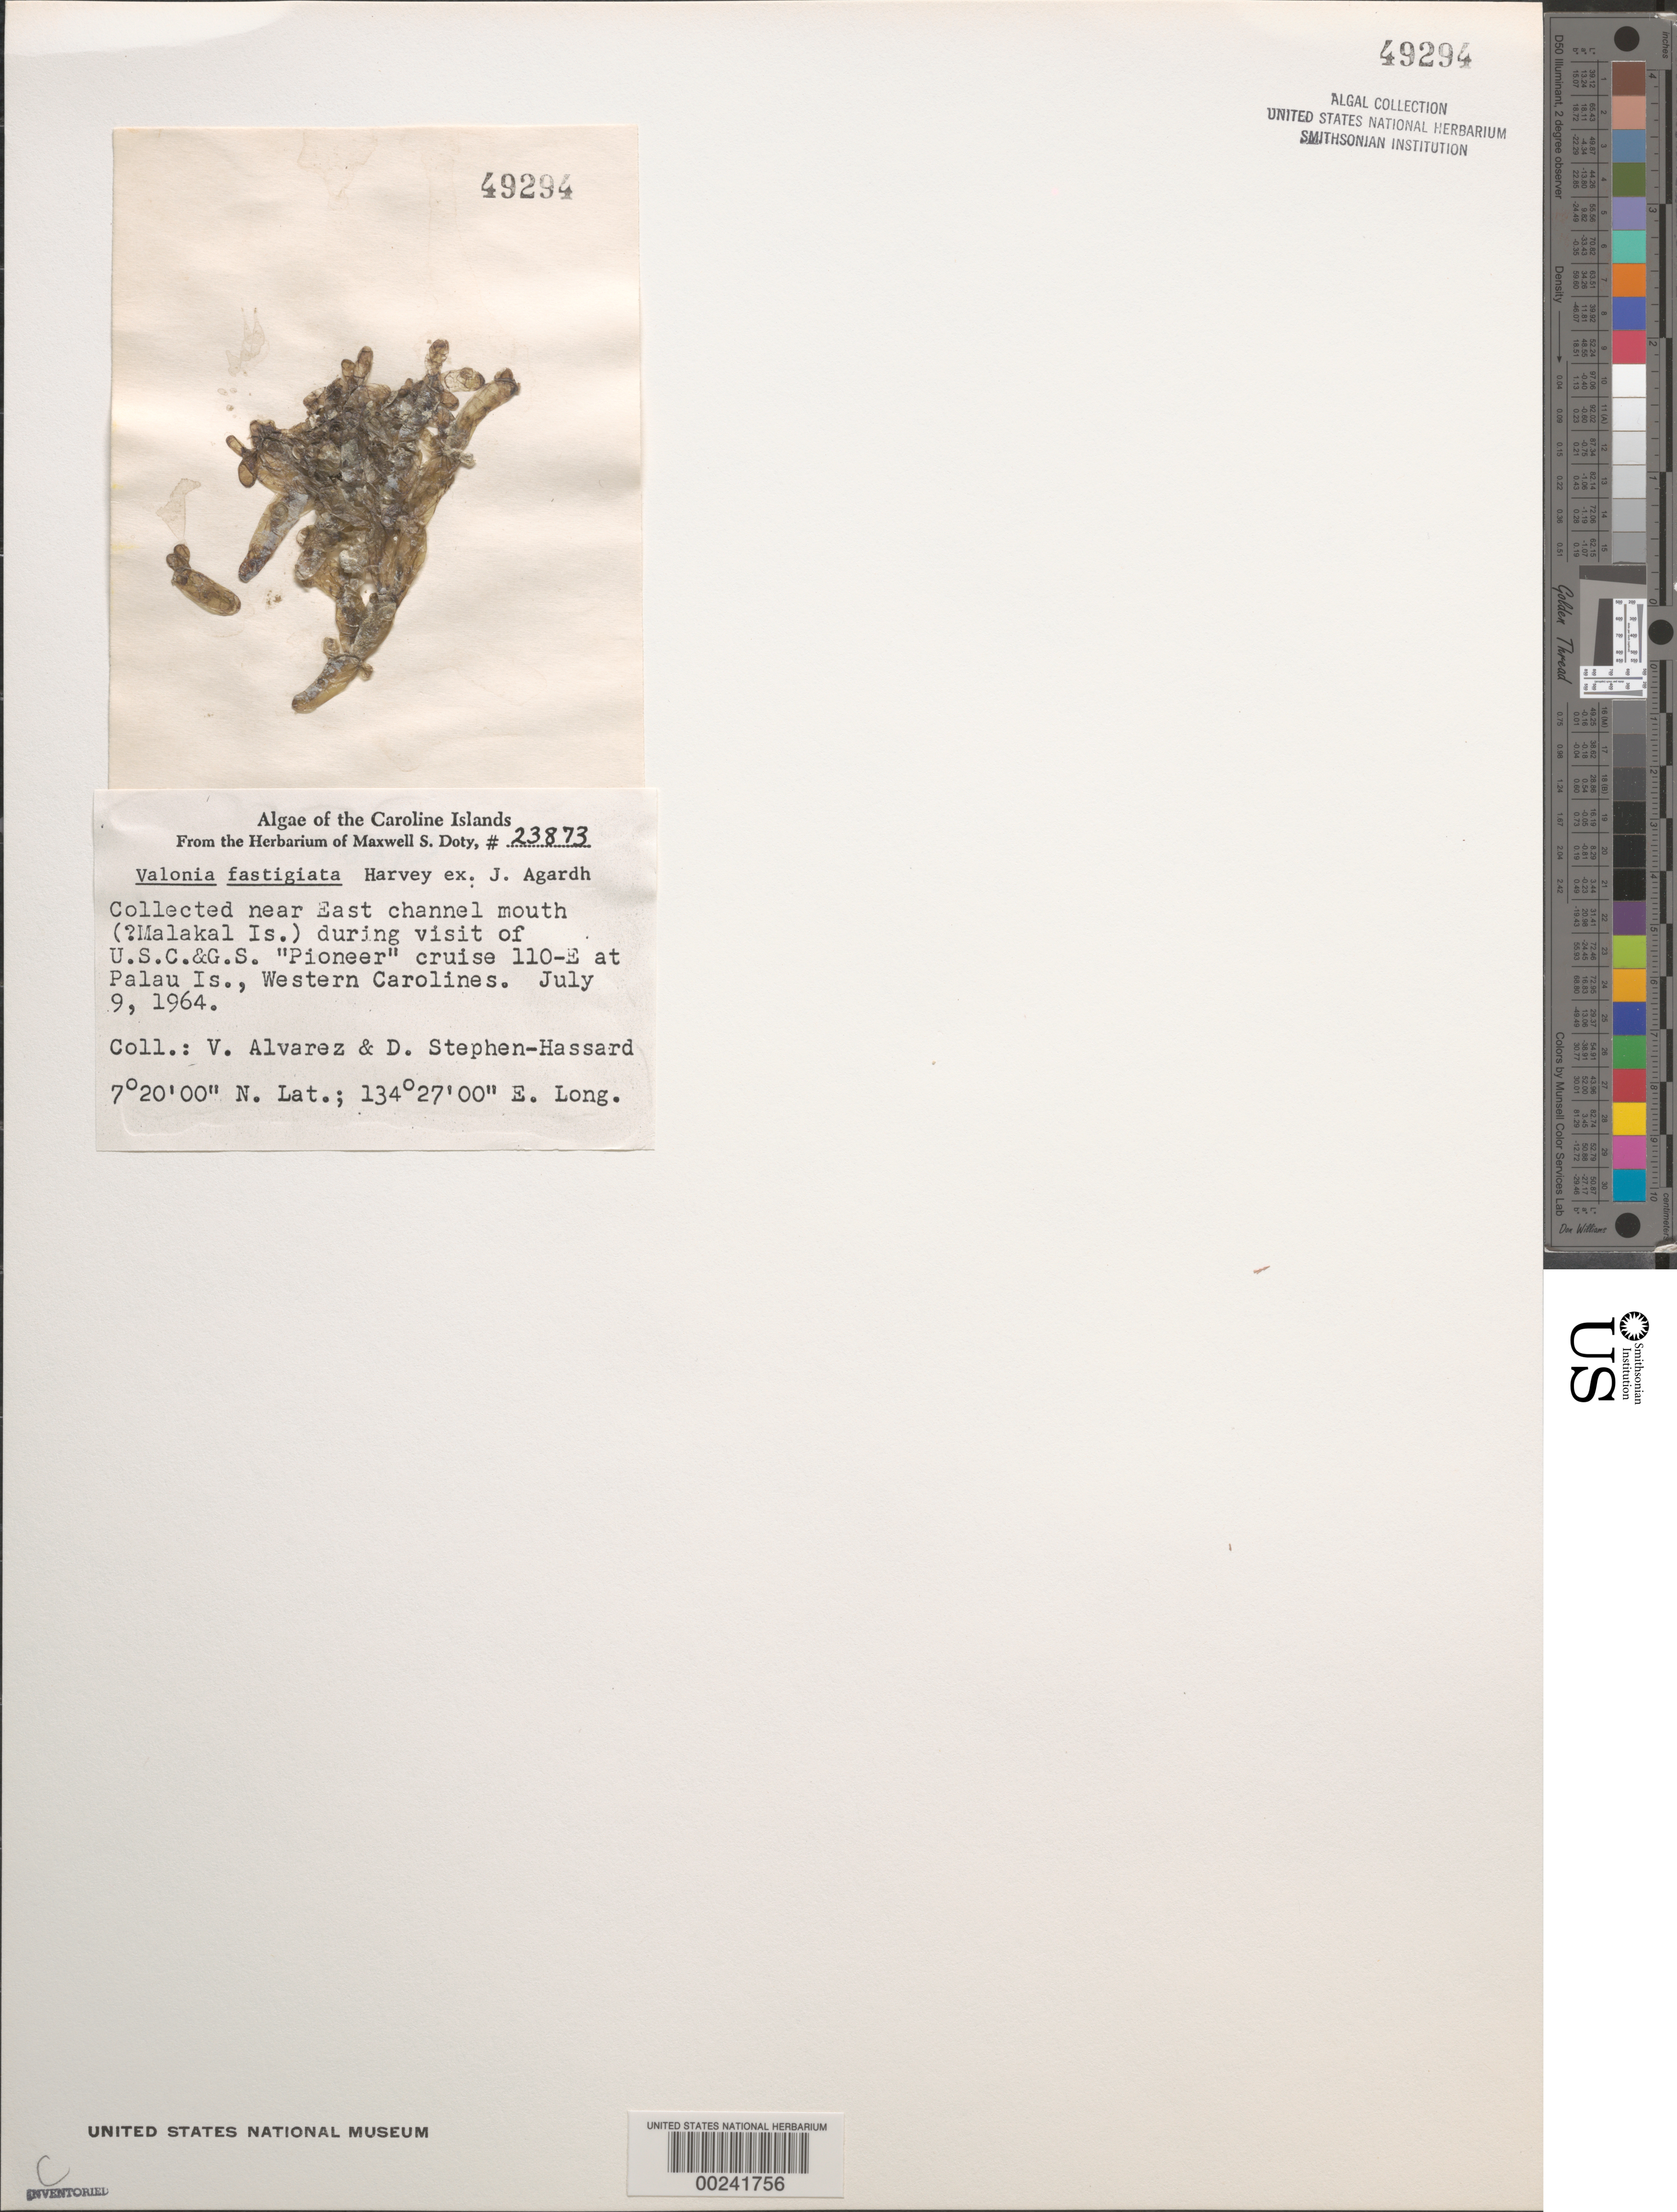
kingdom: Plantae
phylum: Chlorophyta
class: Ulvophyceae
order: Siphonocladales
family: Valoniaceae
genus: Valonia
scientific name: Valonia fastigiata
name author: Harv. ex J. Agardh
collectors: V. B. Alvarez & D. Stephen-Hassard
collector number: MSD 23873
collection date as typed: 09 Jul 1964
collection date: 1964-07-09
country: Palau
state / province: Koror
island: Ngemelachel (Malakal)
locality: Near east channel mouth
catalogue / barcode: US 49294